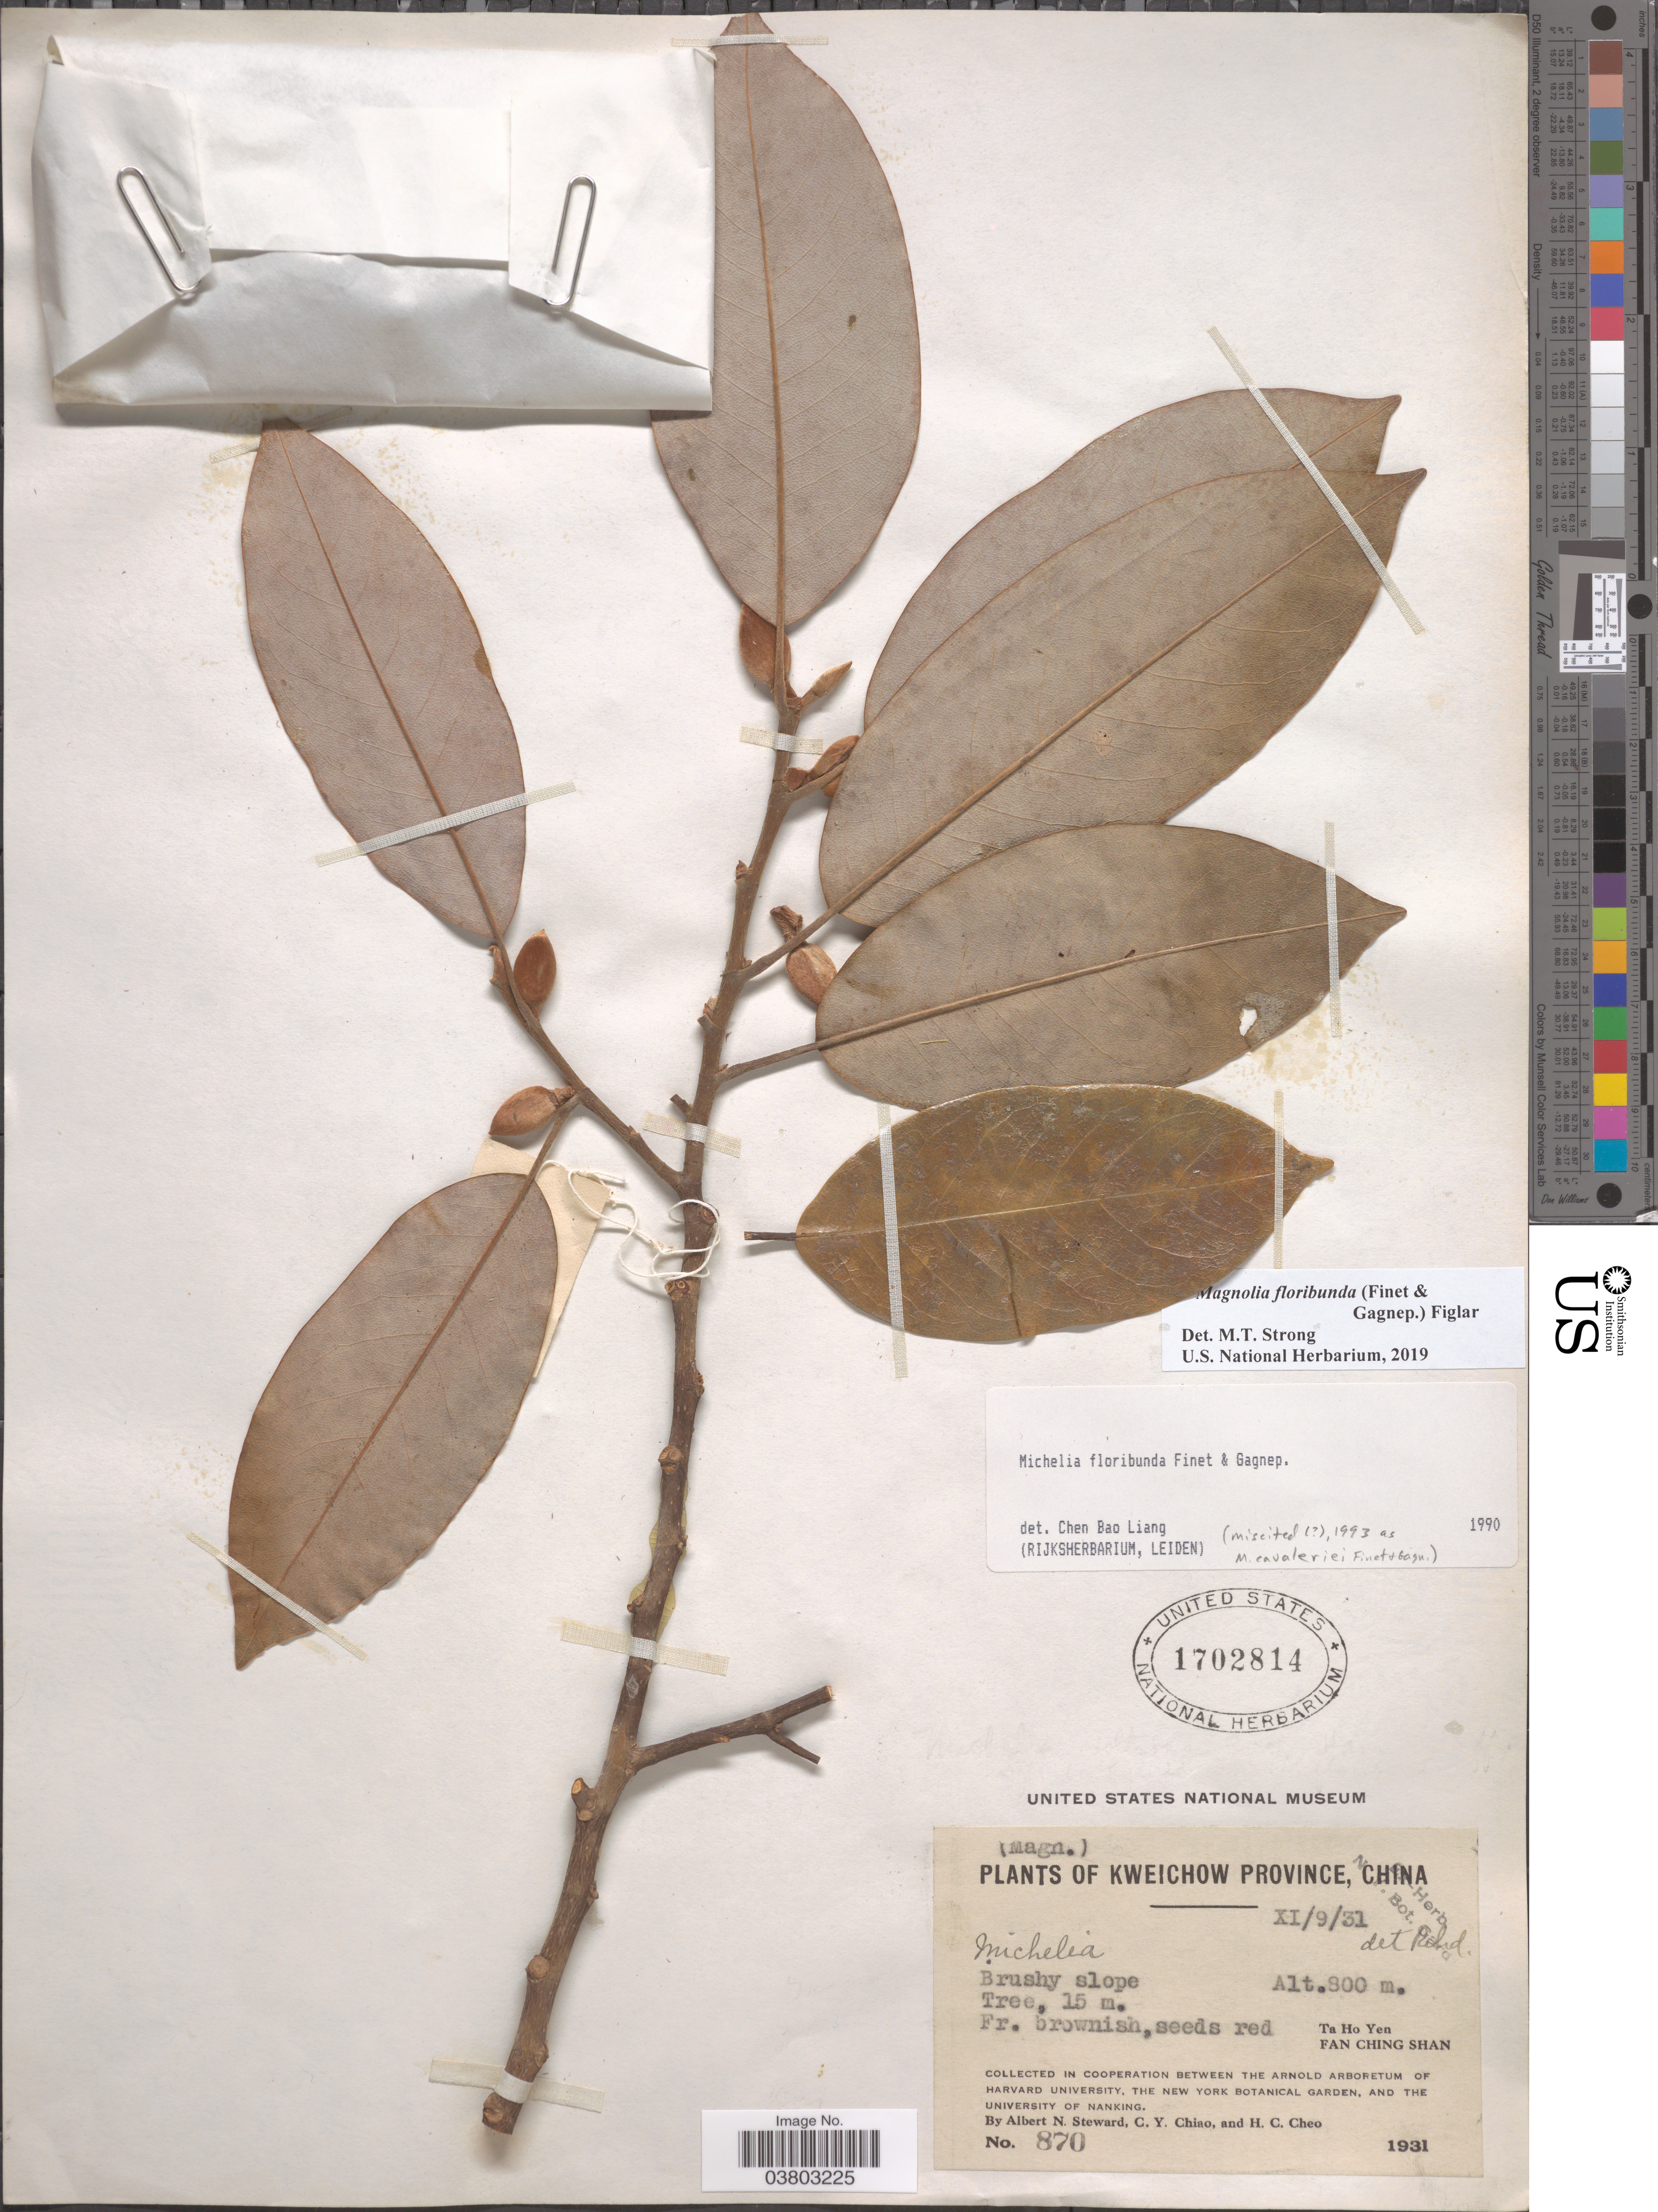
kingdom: Plantae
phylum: Tracheophyta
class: Magnoliopsida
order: Magnoliales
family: Magnoliaceae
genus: Magnolia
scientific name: Magnolia floribunda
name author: (Finet & Gagnep.) Figlar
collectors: A. N. Steward, C. Y. Chiao & H. Cheo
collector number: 870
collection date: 1931-11-09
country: China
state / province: Guizhou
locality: Kweichow Province. Ta Ho Yen. Fan Ching Shan.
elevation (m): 800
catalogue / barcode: US 1702814